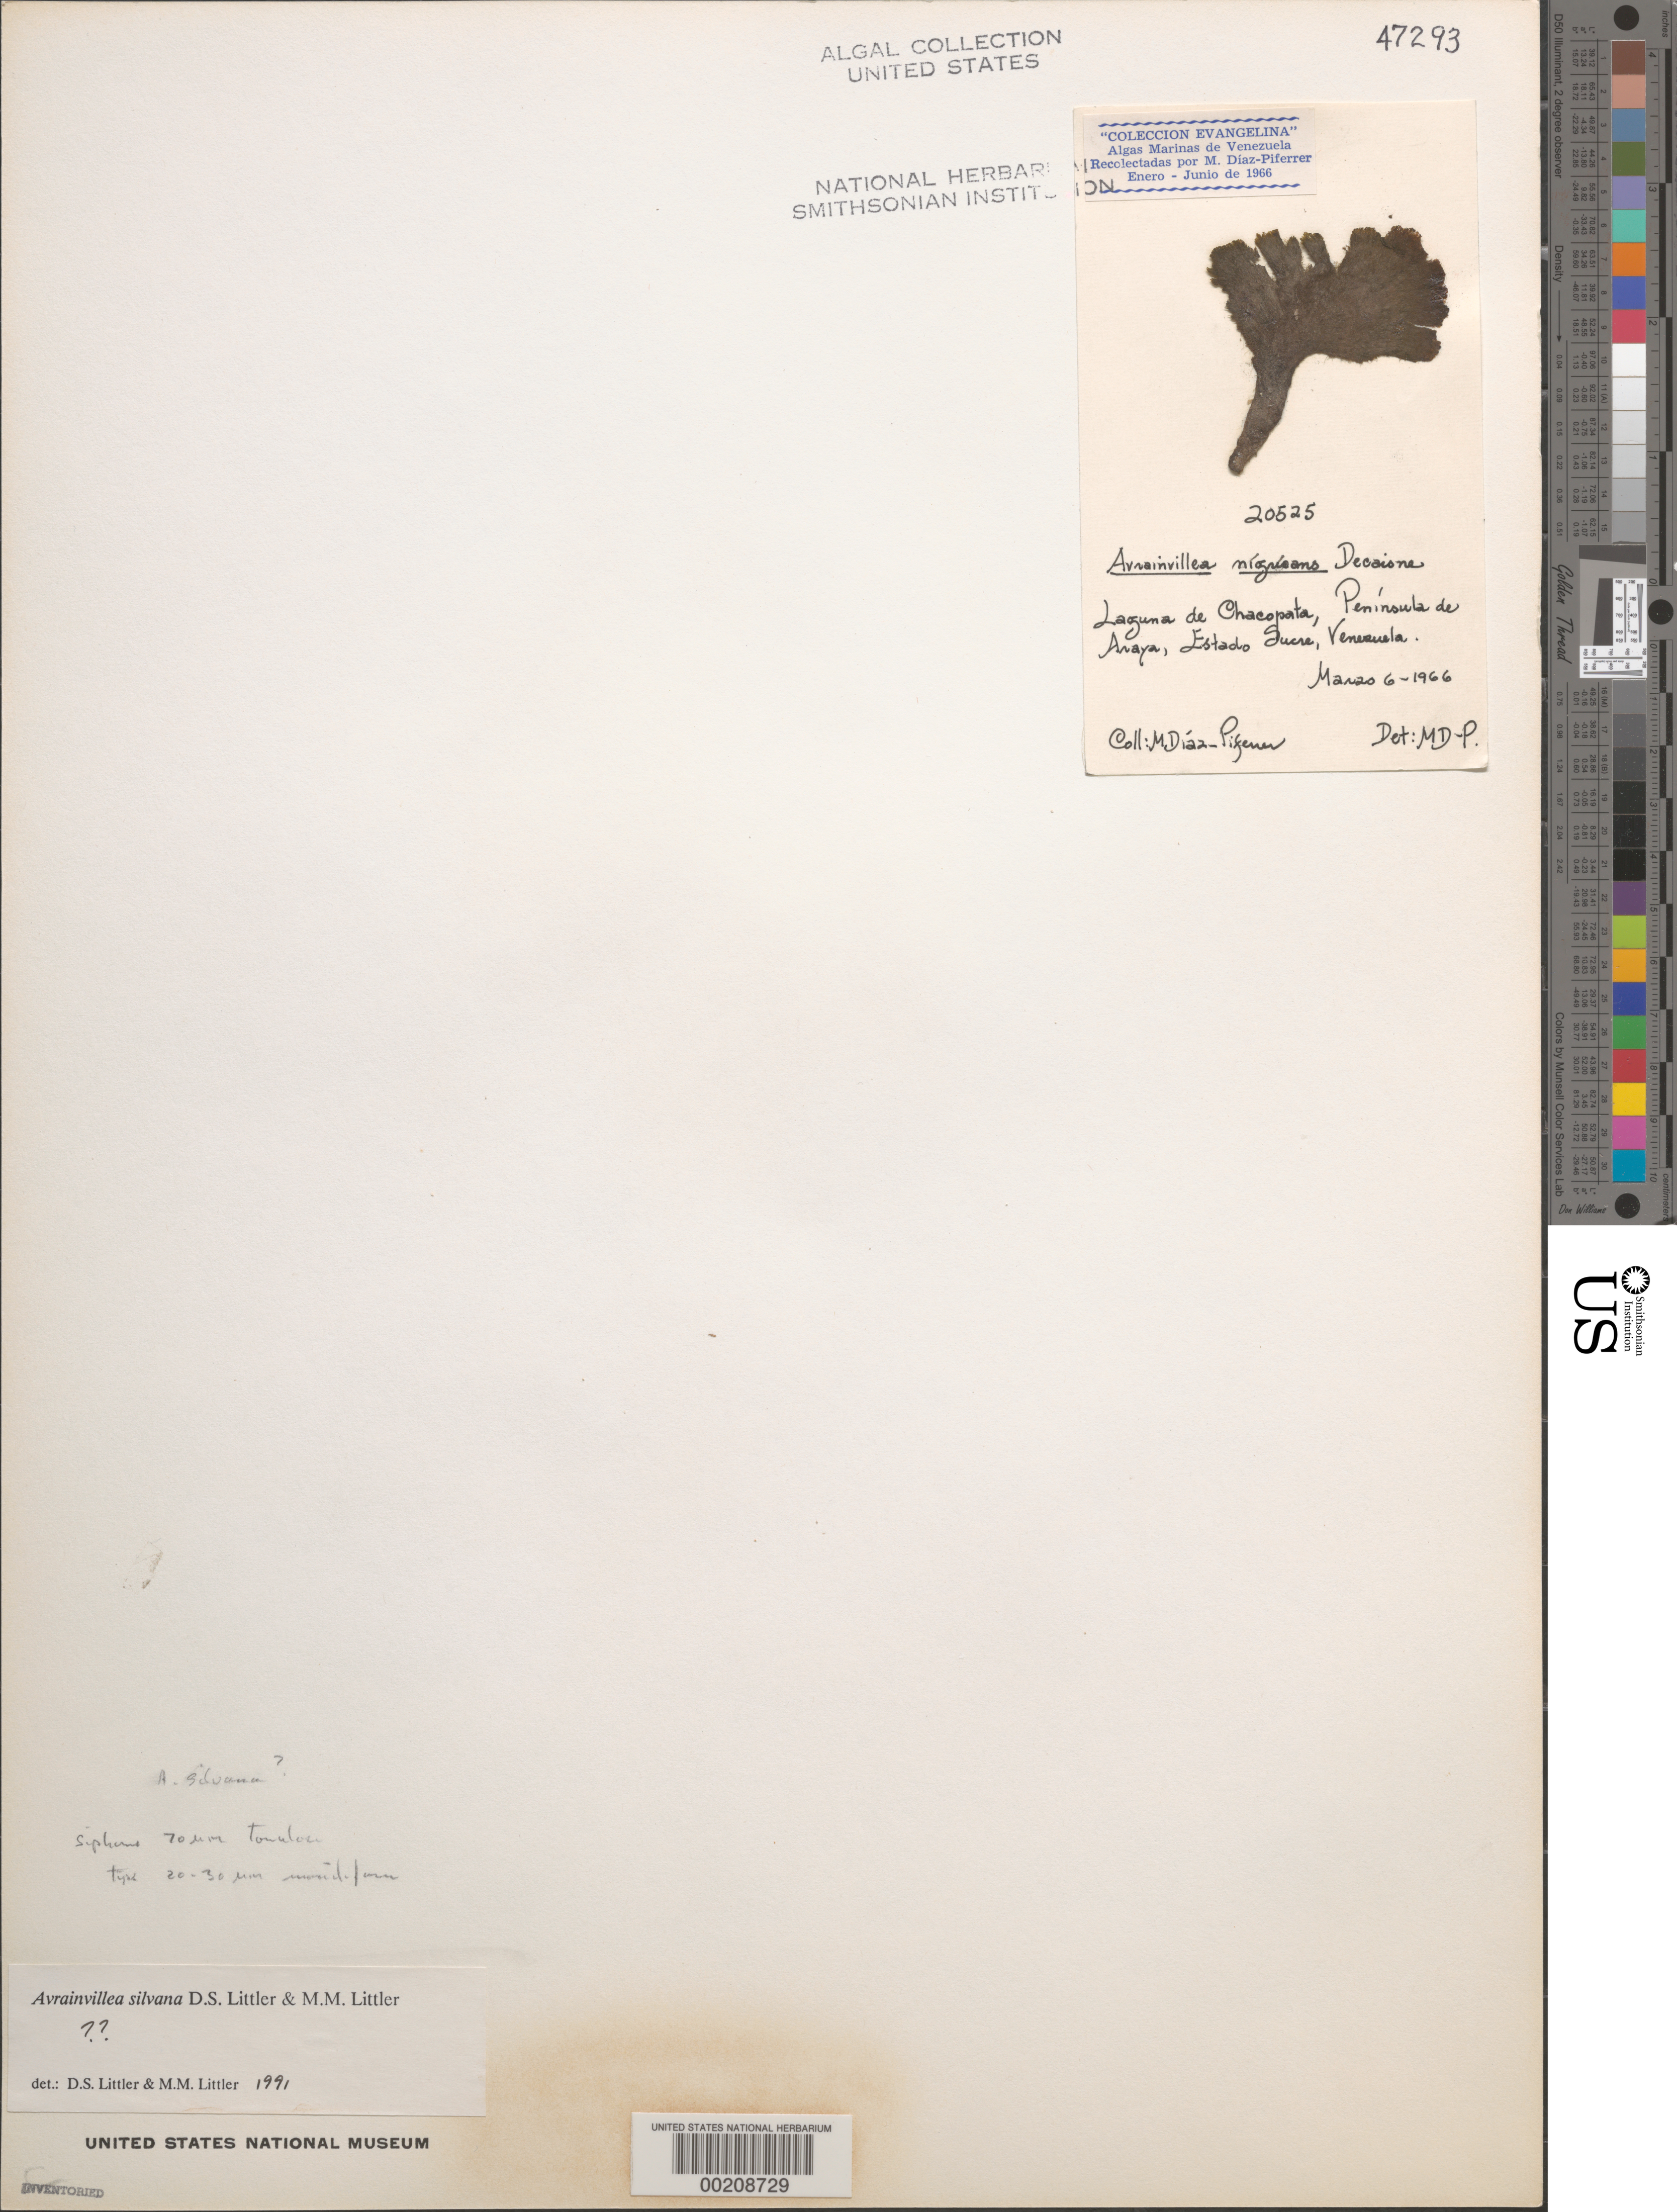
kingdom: Plantae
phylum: Chlorophyta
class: Ulvophyceae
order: Bryopsidales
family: Dichotomosiphonaceae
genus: Avrainvillea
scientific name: Avrainvillea silvana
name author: D.S. Littler & Littler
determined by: Littler, D. S.; Littler, M. M.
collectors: M. Diaz-Piferrer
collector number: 20525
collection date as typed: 06 Mar 1966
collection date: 1966-03-06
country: Venezuela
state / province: Sucre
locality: Peninsula de araya, laguna de chacopata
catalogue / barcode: US 47293